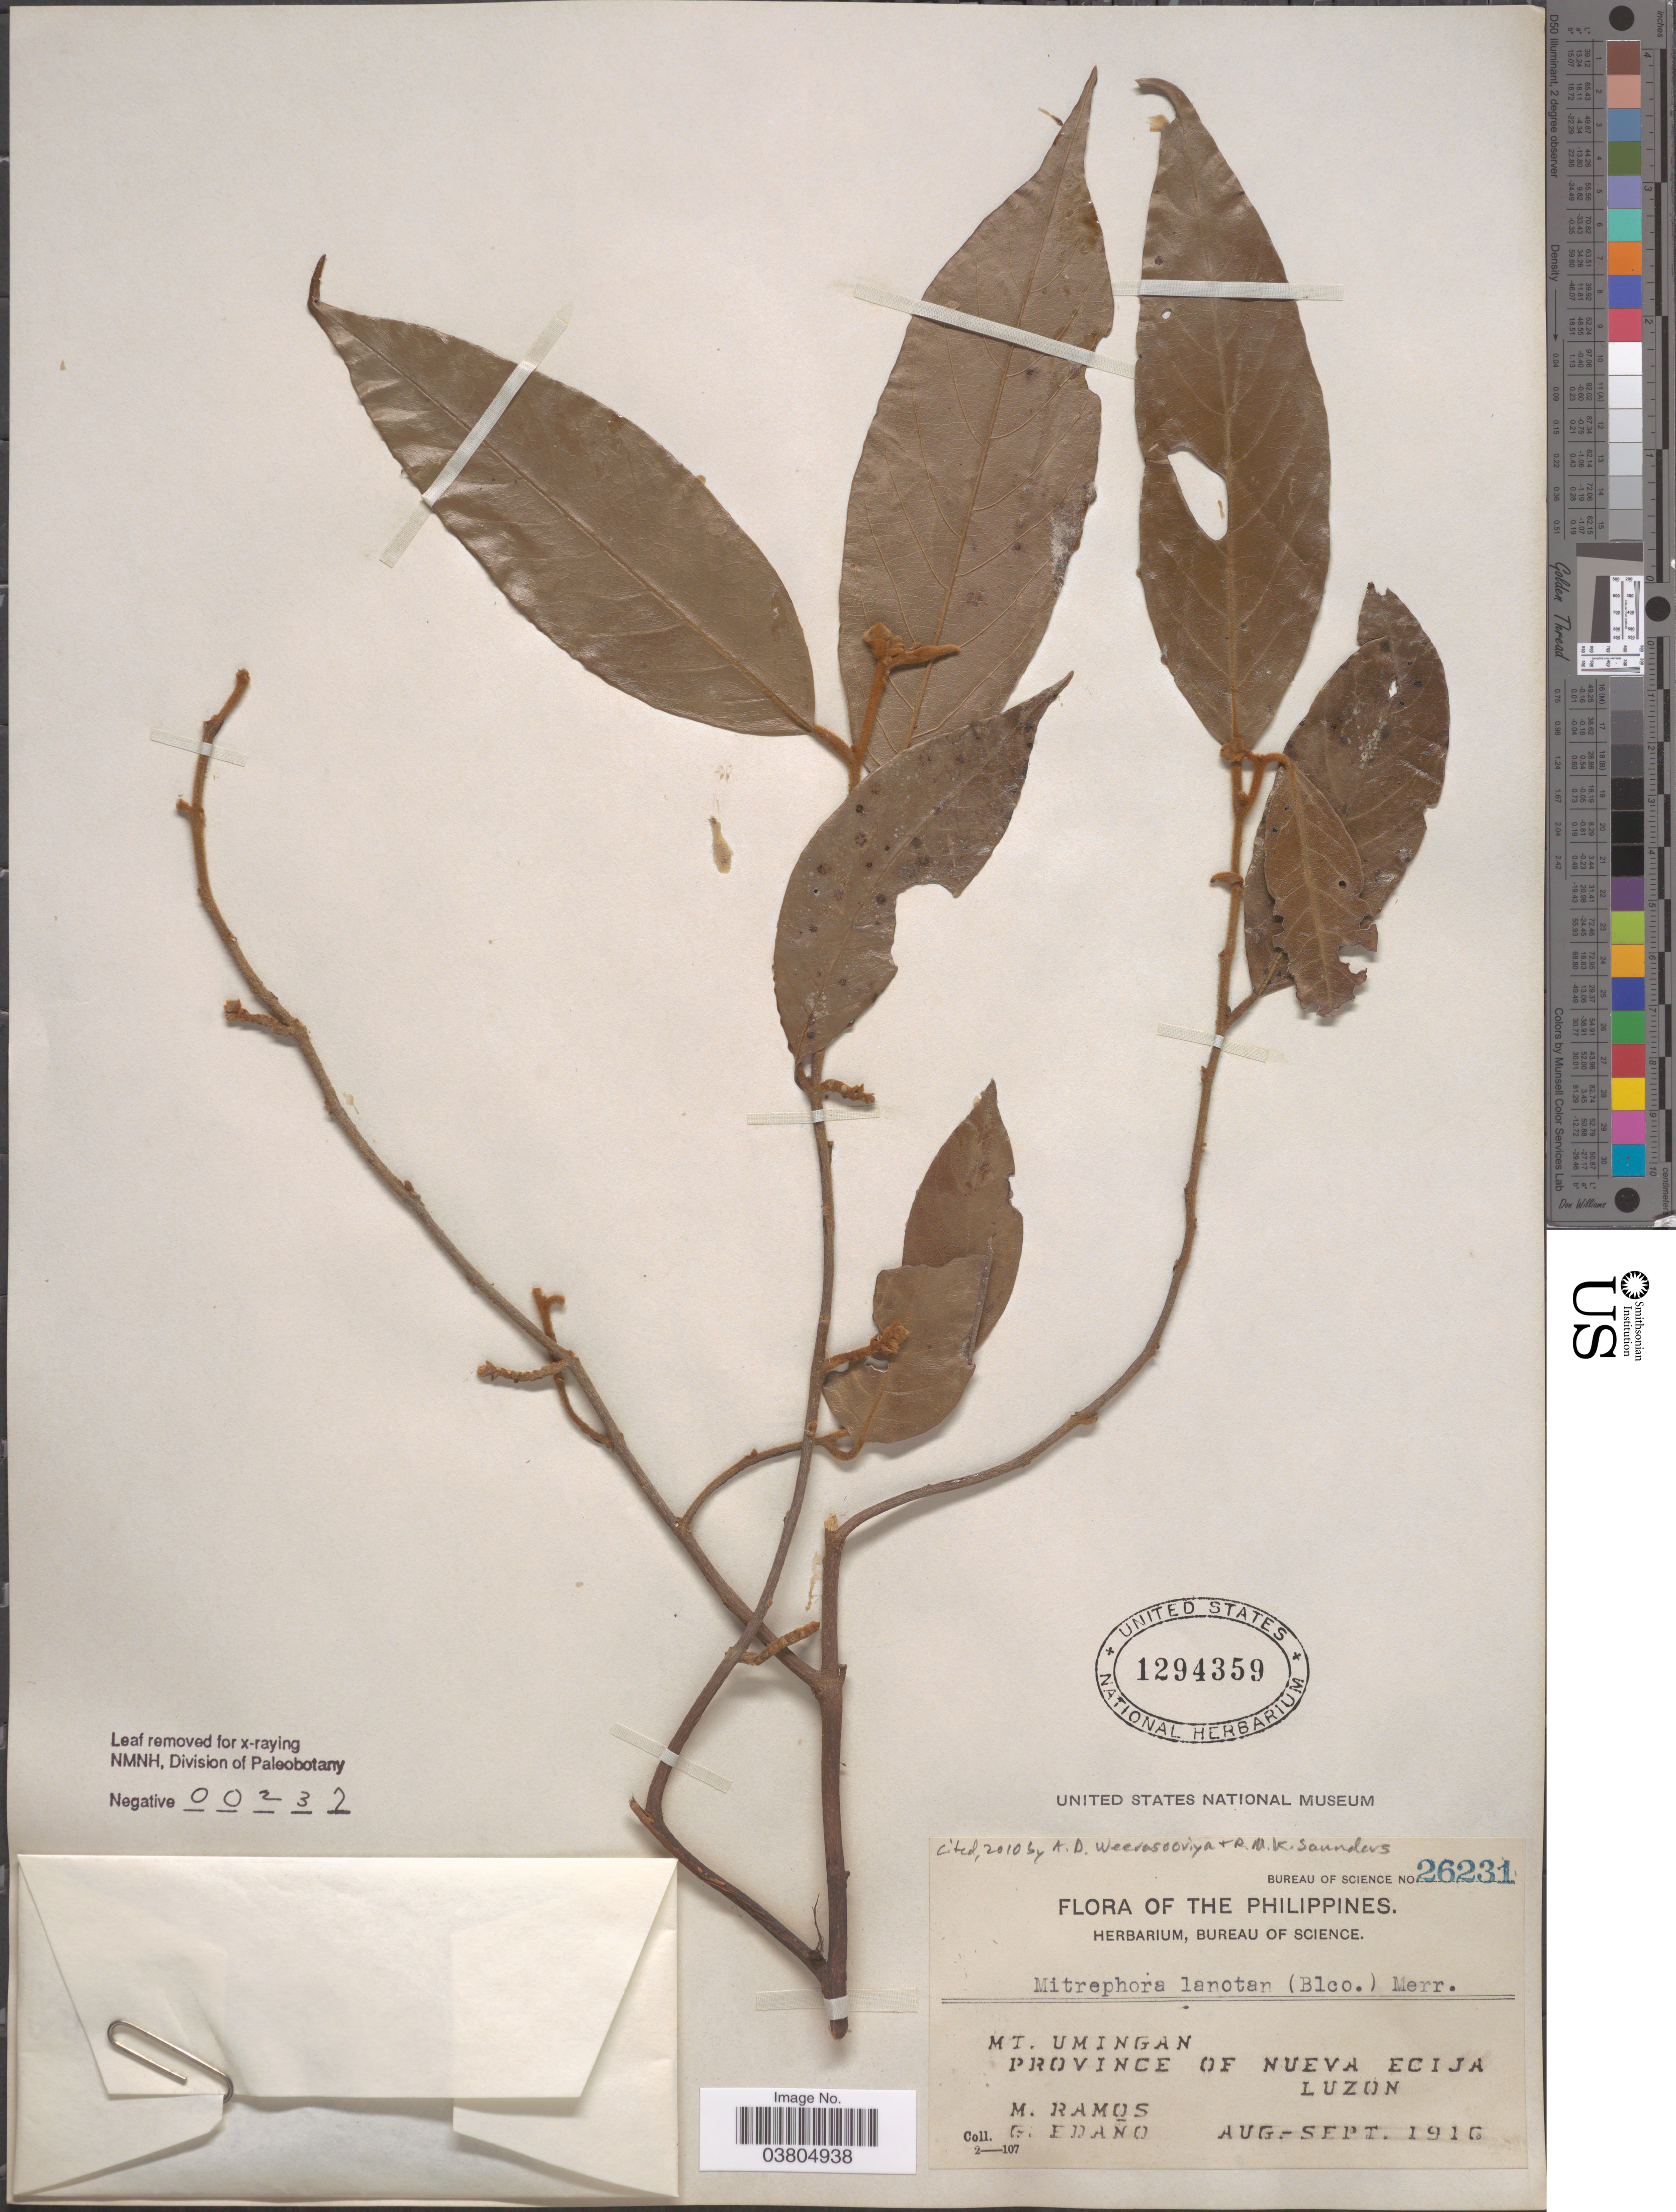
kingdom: Plantae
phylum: Tracheophyta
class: Magnoliopsida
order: Magnoliales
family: Annonaceae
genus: Mitrephora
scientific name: Mitrephora lanotan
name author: (Blanco) Merr.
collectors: M. Ramos & G. Edaño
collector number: Bureau of Science 26231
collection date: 1916-08/1916-09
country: Philippines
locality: Mt. Umingan. Province of Nueva Ecija. Luzon.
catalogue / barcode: US 1294359